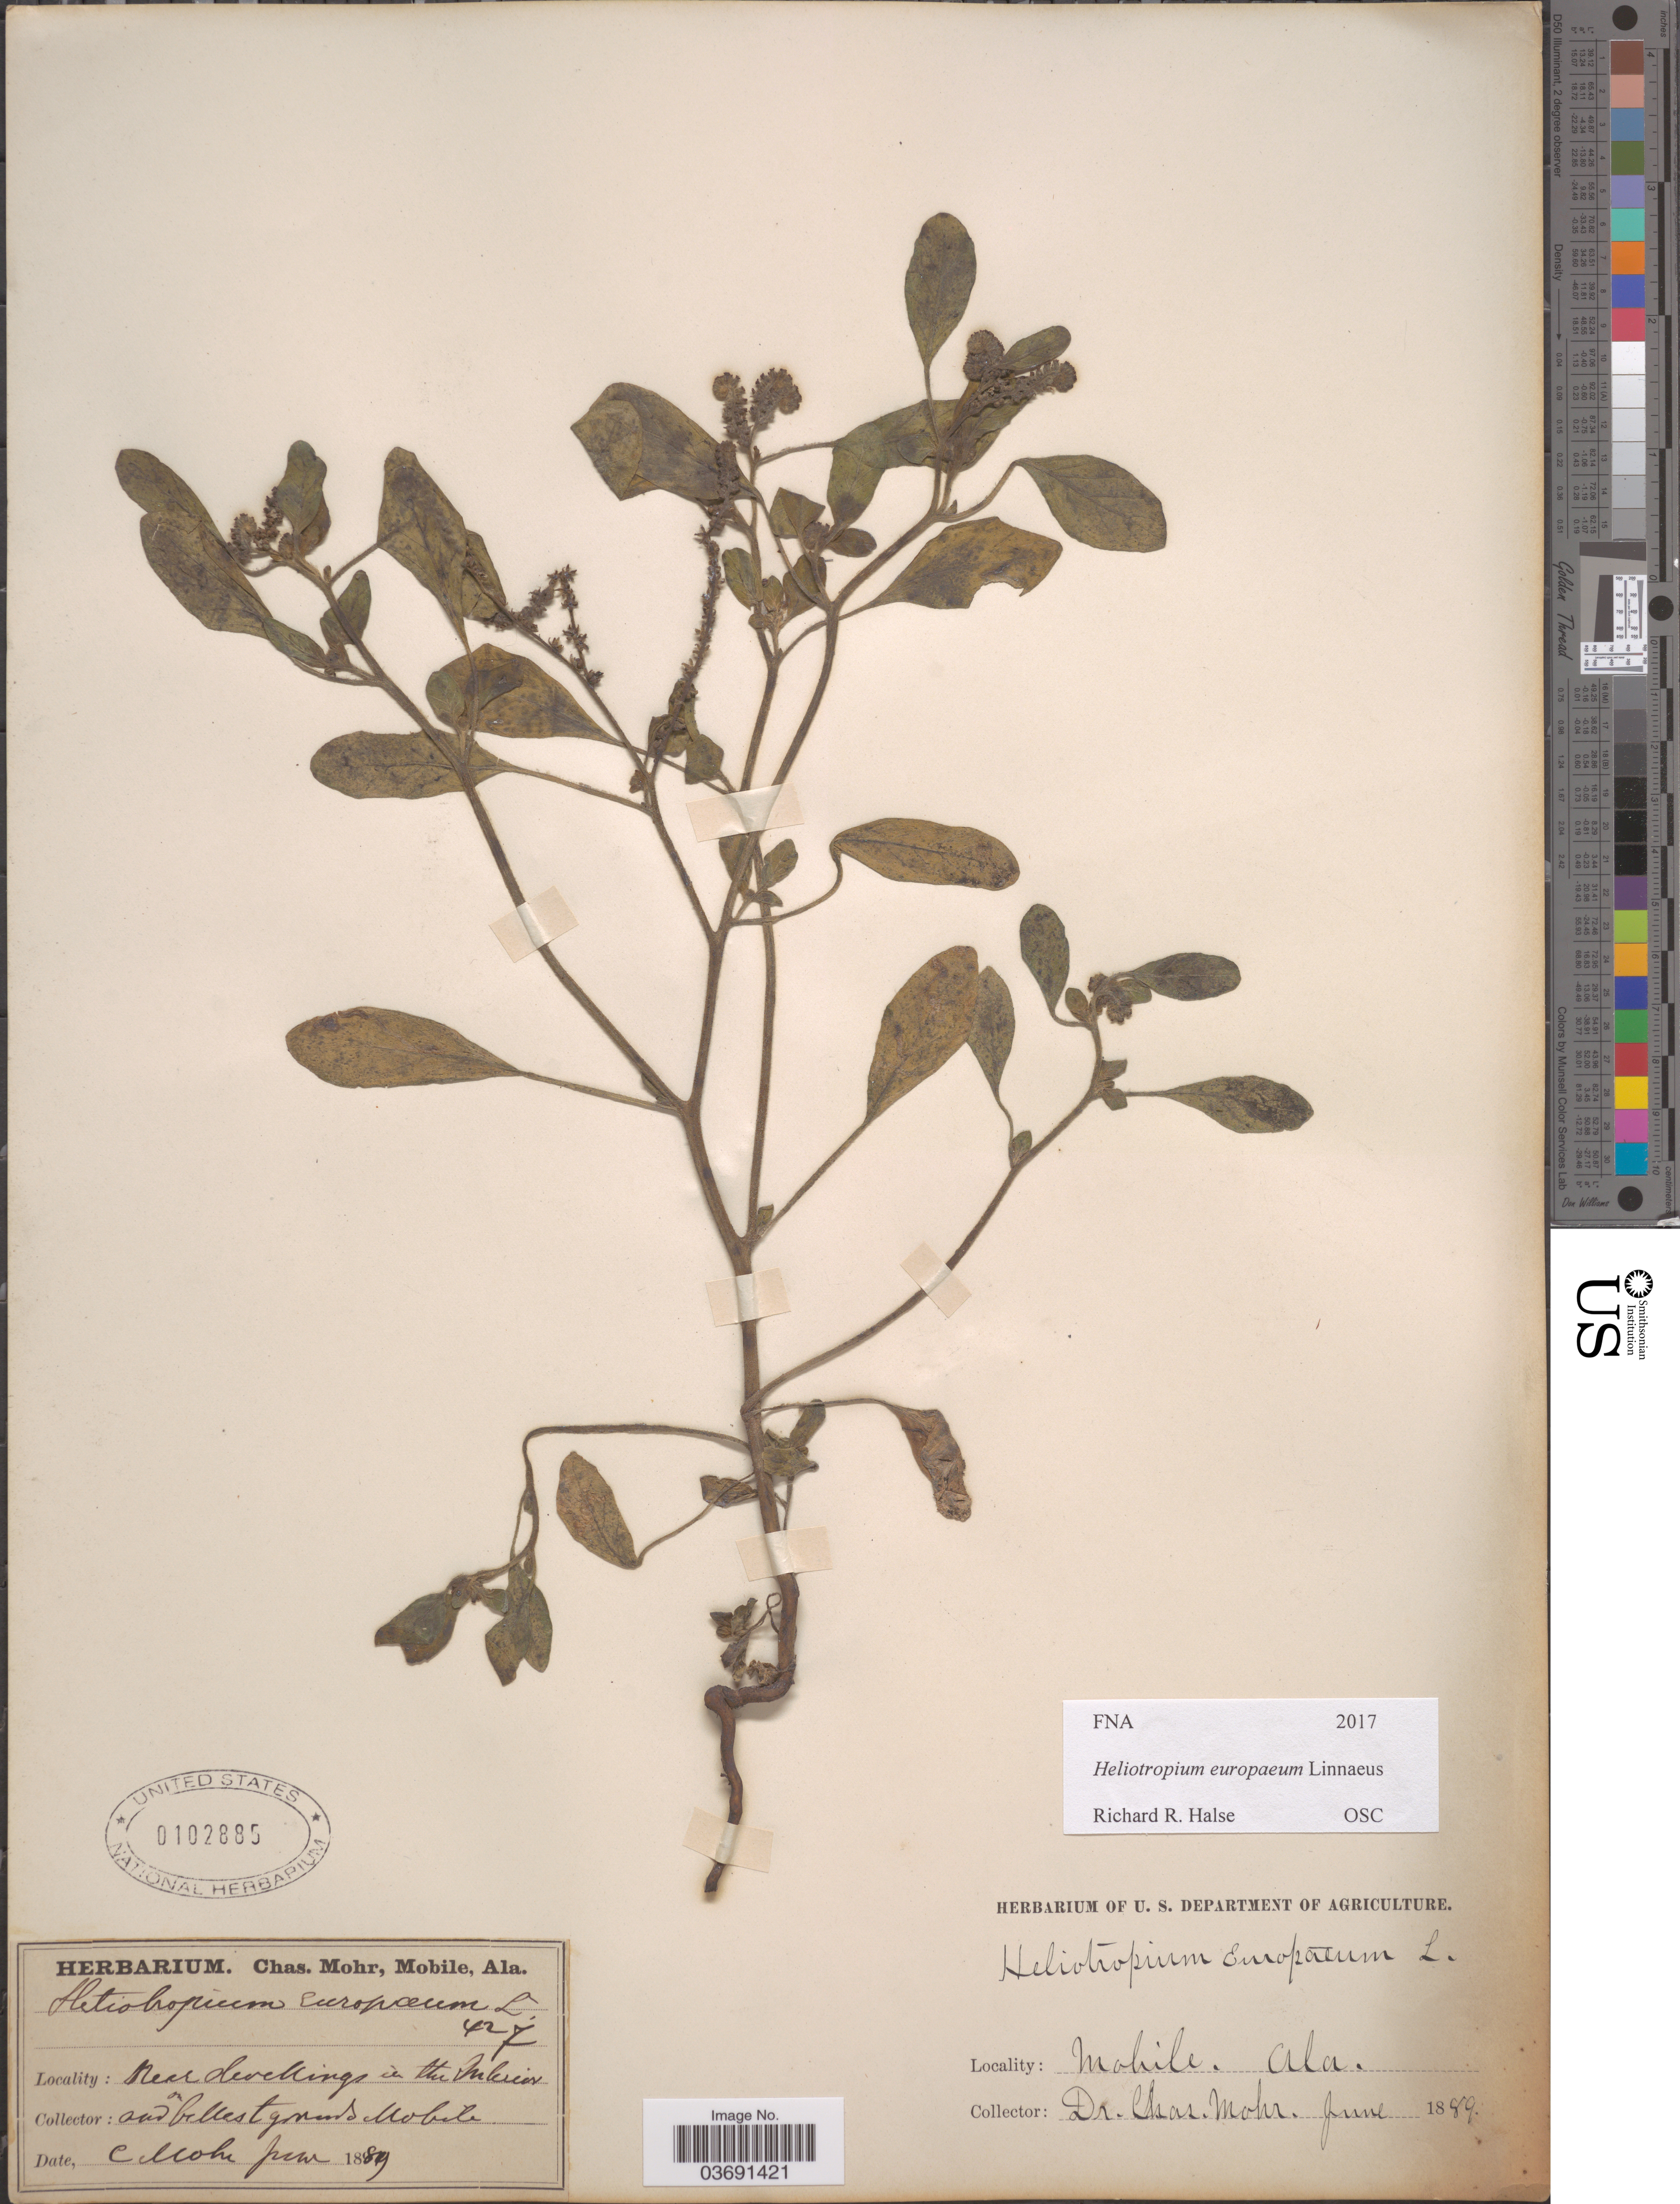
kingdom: Plantae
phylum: Tracheophyta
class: Magnoliopsida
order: Boraginales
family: Heliotropiaceae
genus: Heliotropium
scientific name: Heliotropium europaeum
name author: L.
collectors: Mohr, C. T. (herbarium)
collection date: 1889-06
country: United States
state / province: Alabama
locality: Mobile. Near Dwellings in the Interior and on ballast ground.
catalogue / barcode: US 102885